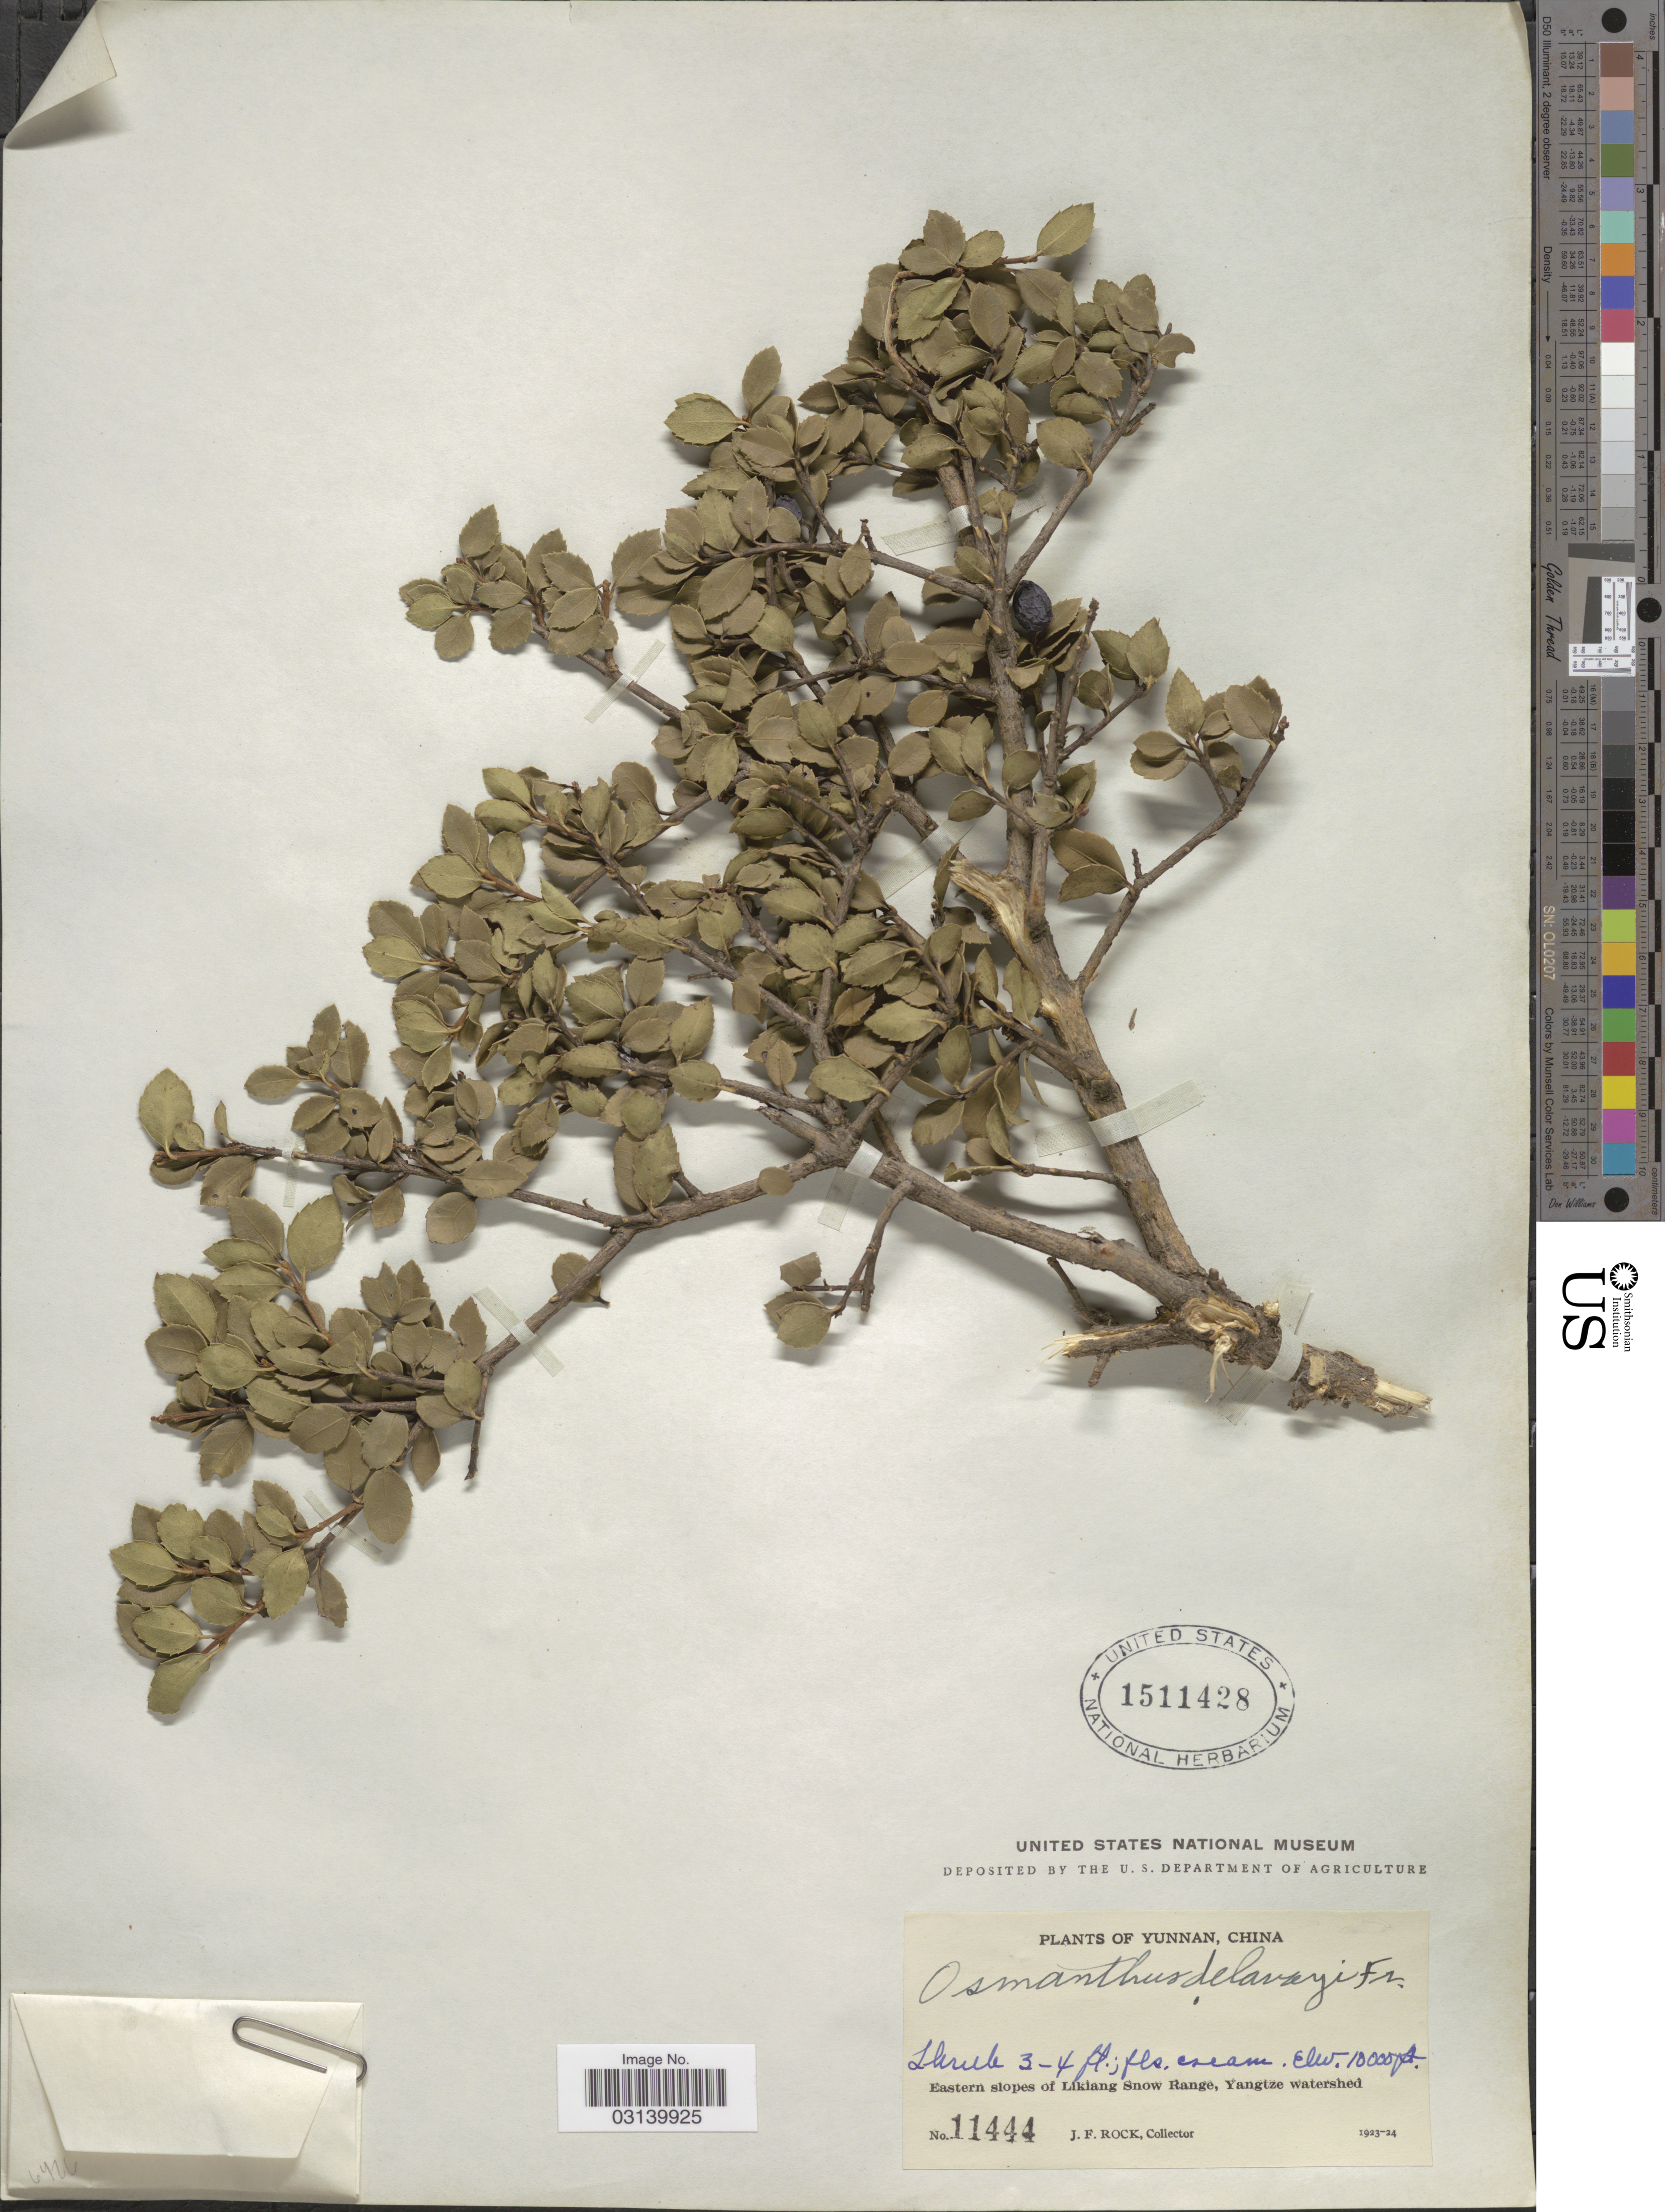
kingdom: Plantae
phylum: Tracheophyta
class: Magnoliopsida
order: Lamiales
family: Oleaceae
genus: Osmanthus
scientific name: Osmanthus delavayi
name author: Franch.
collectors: J. Rock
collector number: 11444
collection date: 1923/1924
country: China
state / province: Yunnan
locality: Eastern slopes of Likiang Snow Range, Yangtze watershed.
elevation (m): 3048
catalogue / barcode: US 1511428